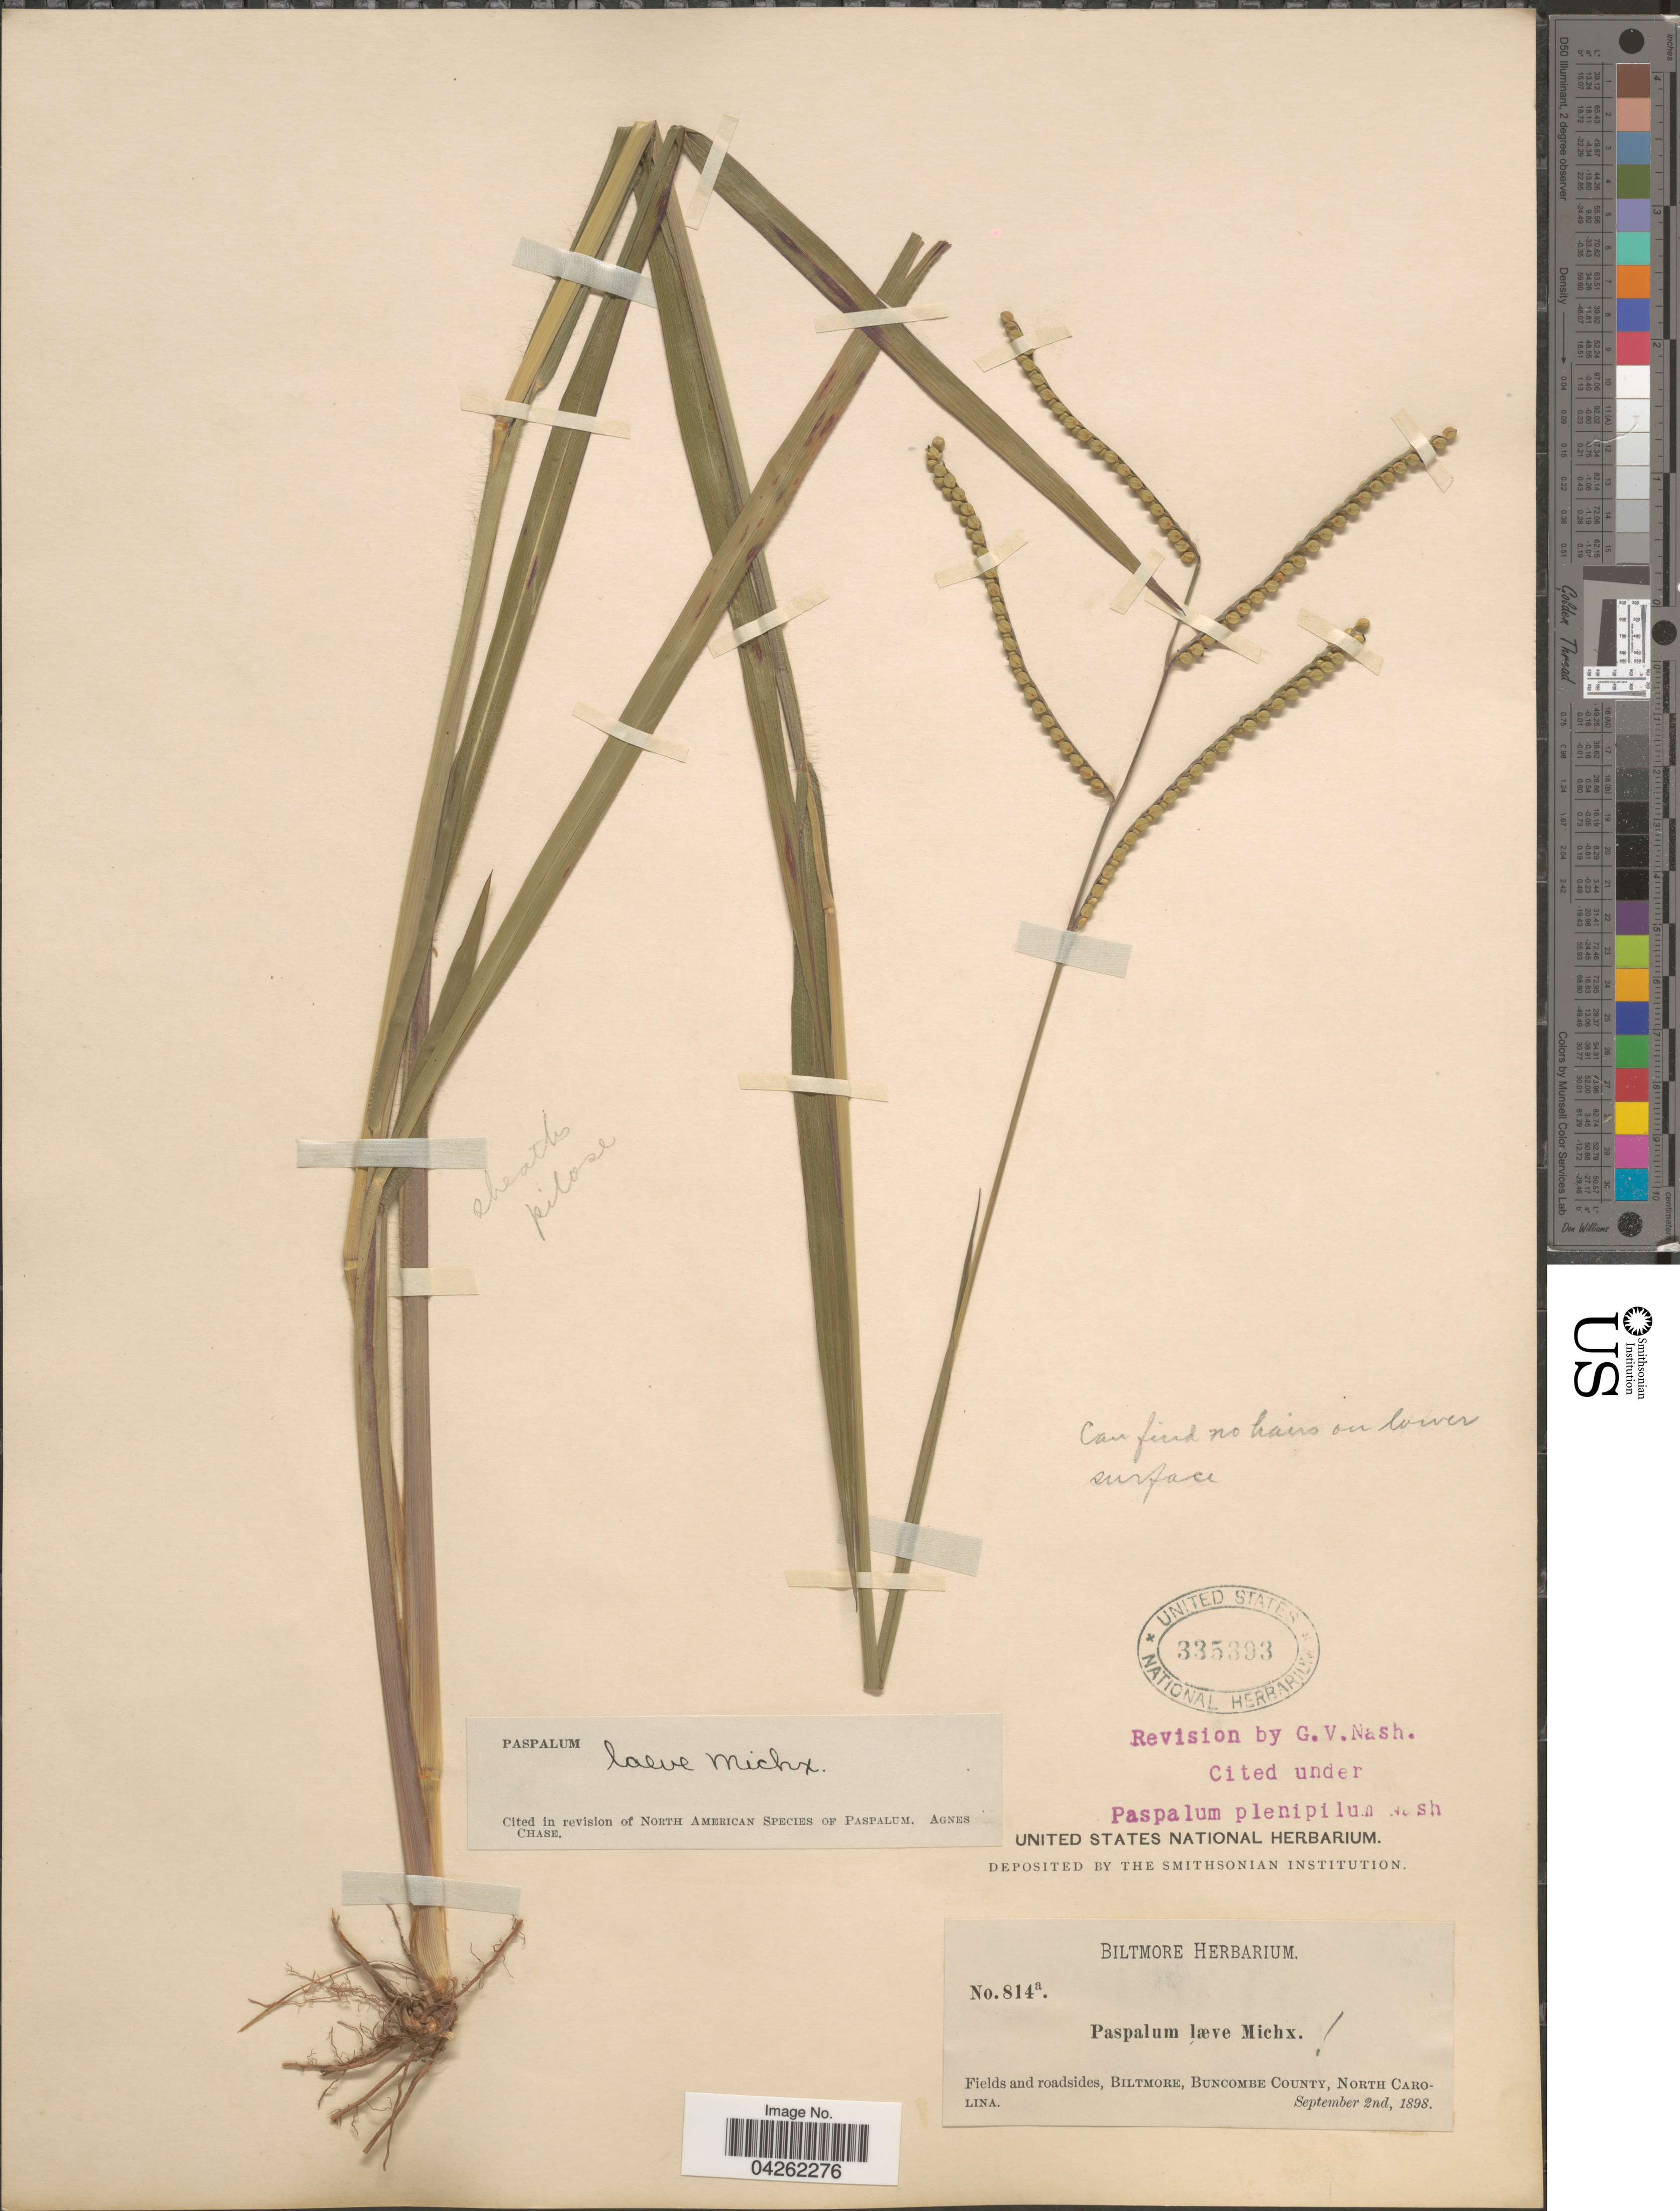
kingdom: Plantae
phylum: Tracheophyta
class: Liliopsida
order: Poales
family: Poaceae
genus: Paspalum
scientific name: Paspalum laeve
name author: Michx.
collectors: ex herb. Biltmore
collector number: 814a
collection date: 1898-09-02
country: United States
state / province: North Carolina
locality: Fields and roadsides, Biltmore, Buncombe County.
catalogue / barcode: US 335393